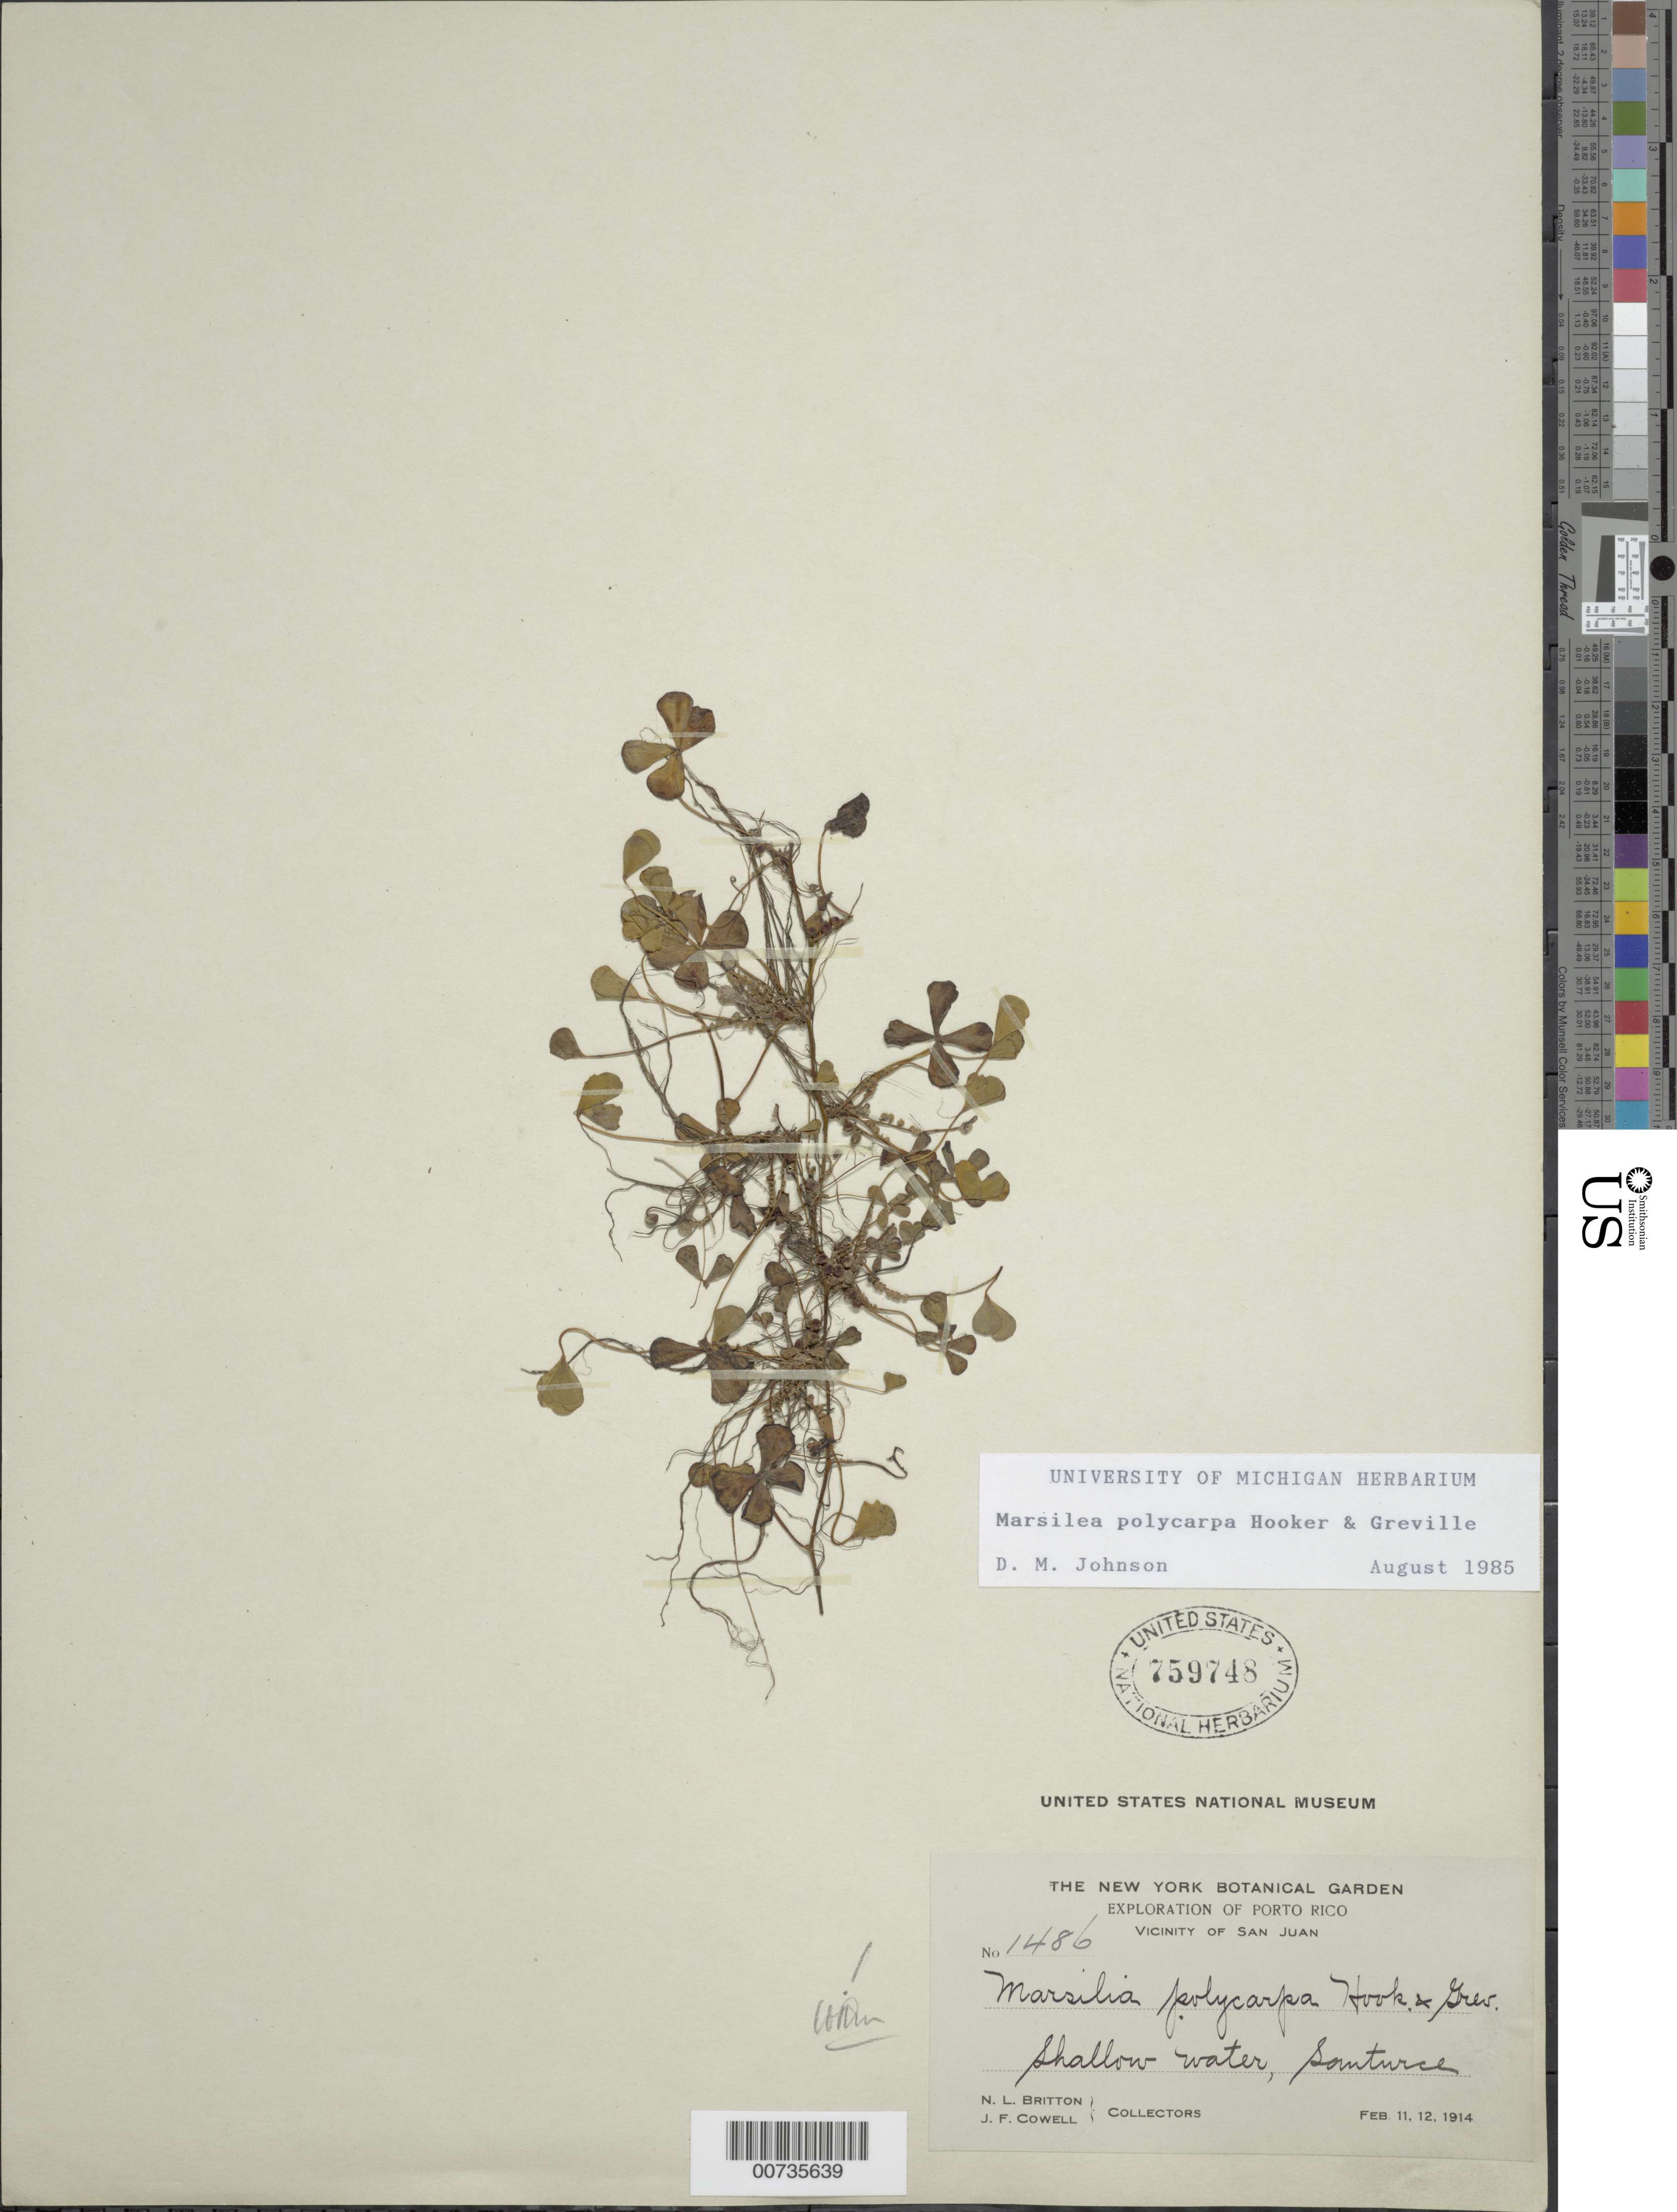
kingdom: Plantae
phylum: Tracheophyta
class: Polypodiopsida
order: Salviniales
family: Marsileaceae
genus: Marsilea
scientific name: Marsilea polycarpa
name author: Hook. & Grev.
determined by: Johnson, D. M.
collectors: N. Britton & J. F. Cowell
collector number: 1486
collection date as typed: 11 Feb 1914 and 12 Feb 1914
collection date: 1914-02-11,1914-02-12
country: Puerto Rico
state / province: San Juan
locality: Santurce, San Juan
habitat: Shallow water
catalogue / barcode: US 759748